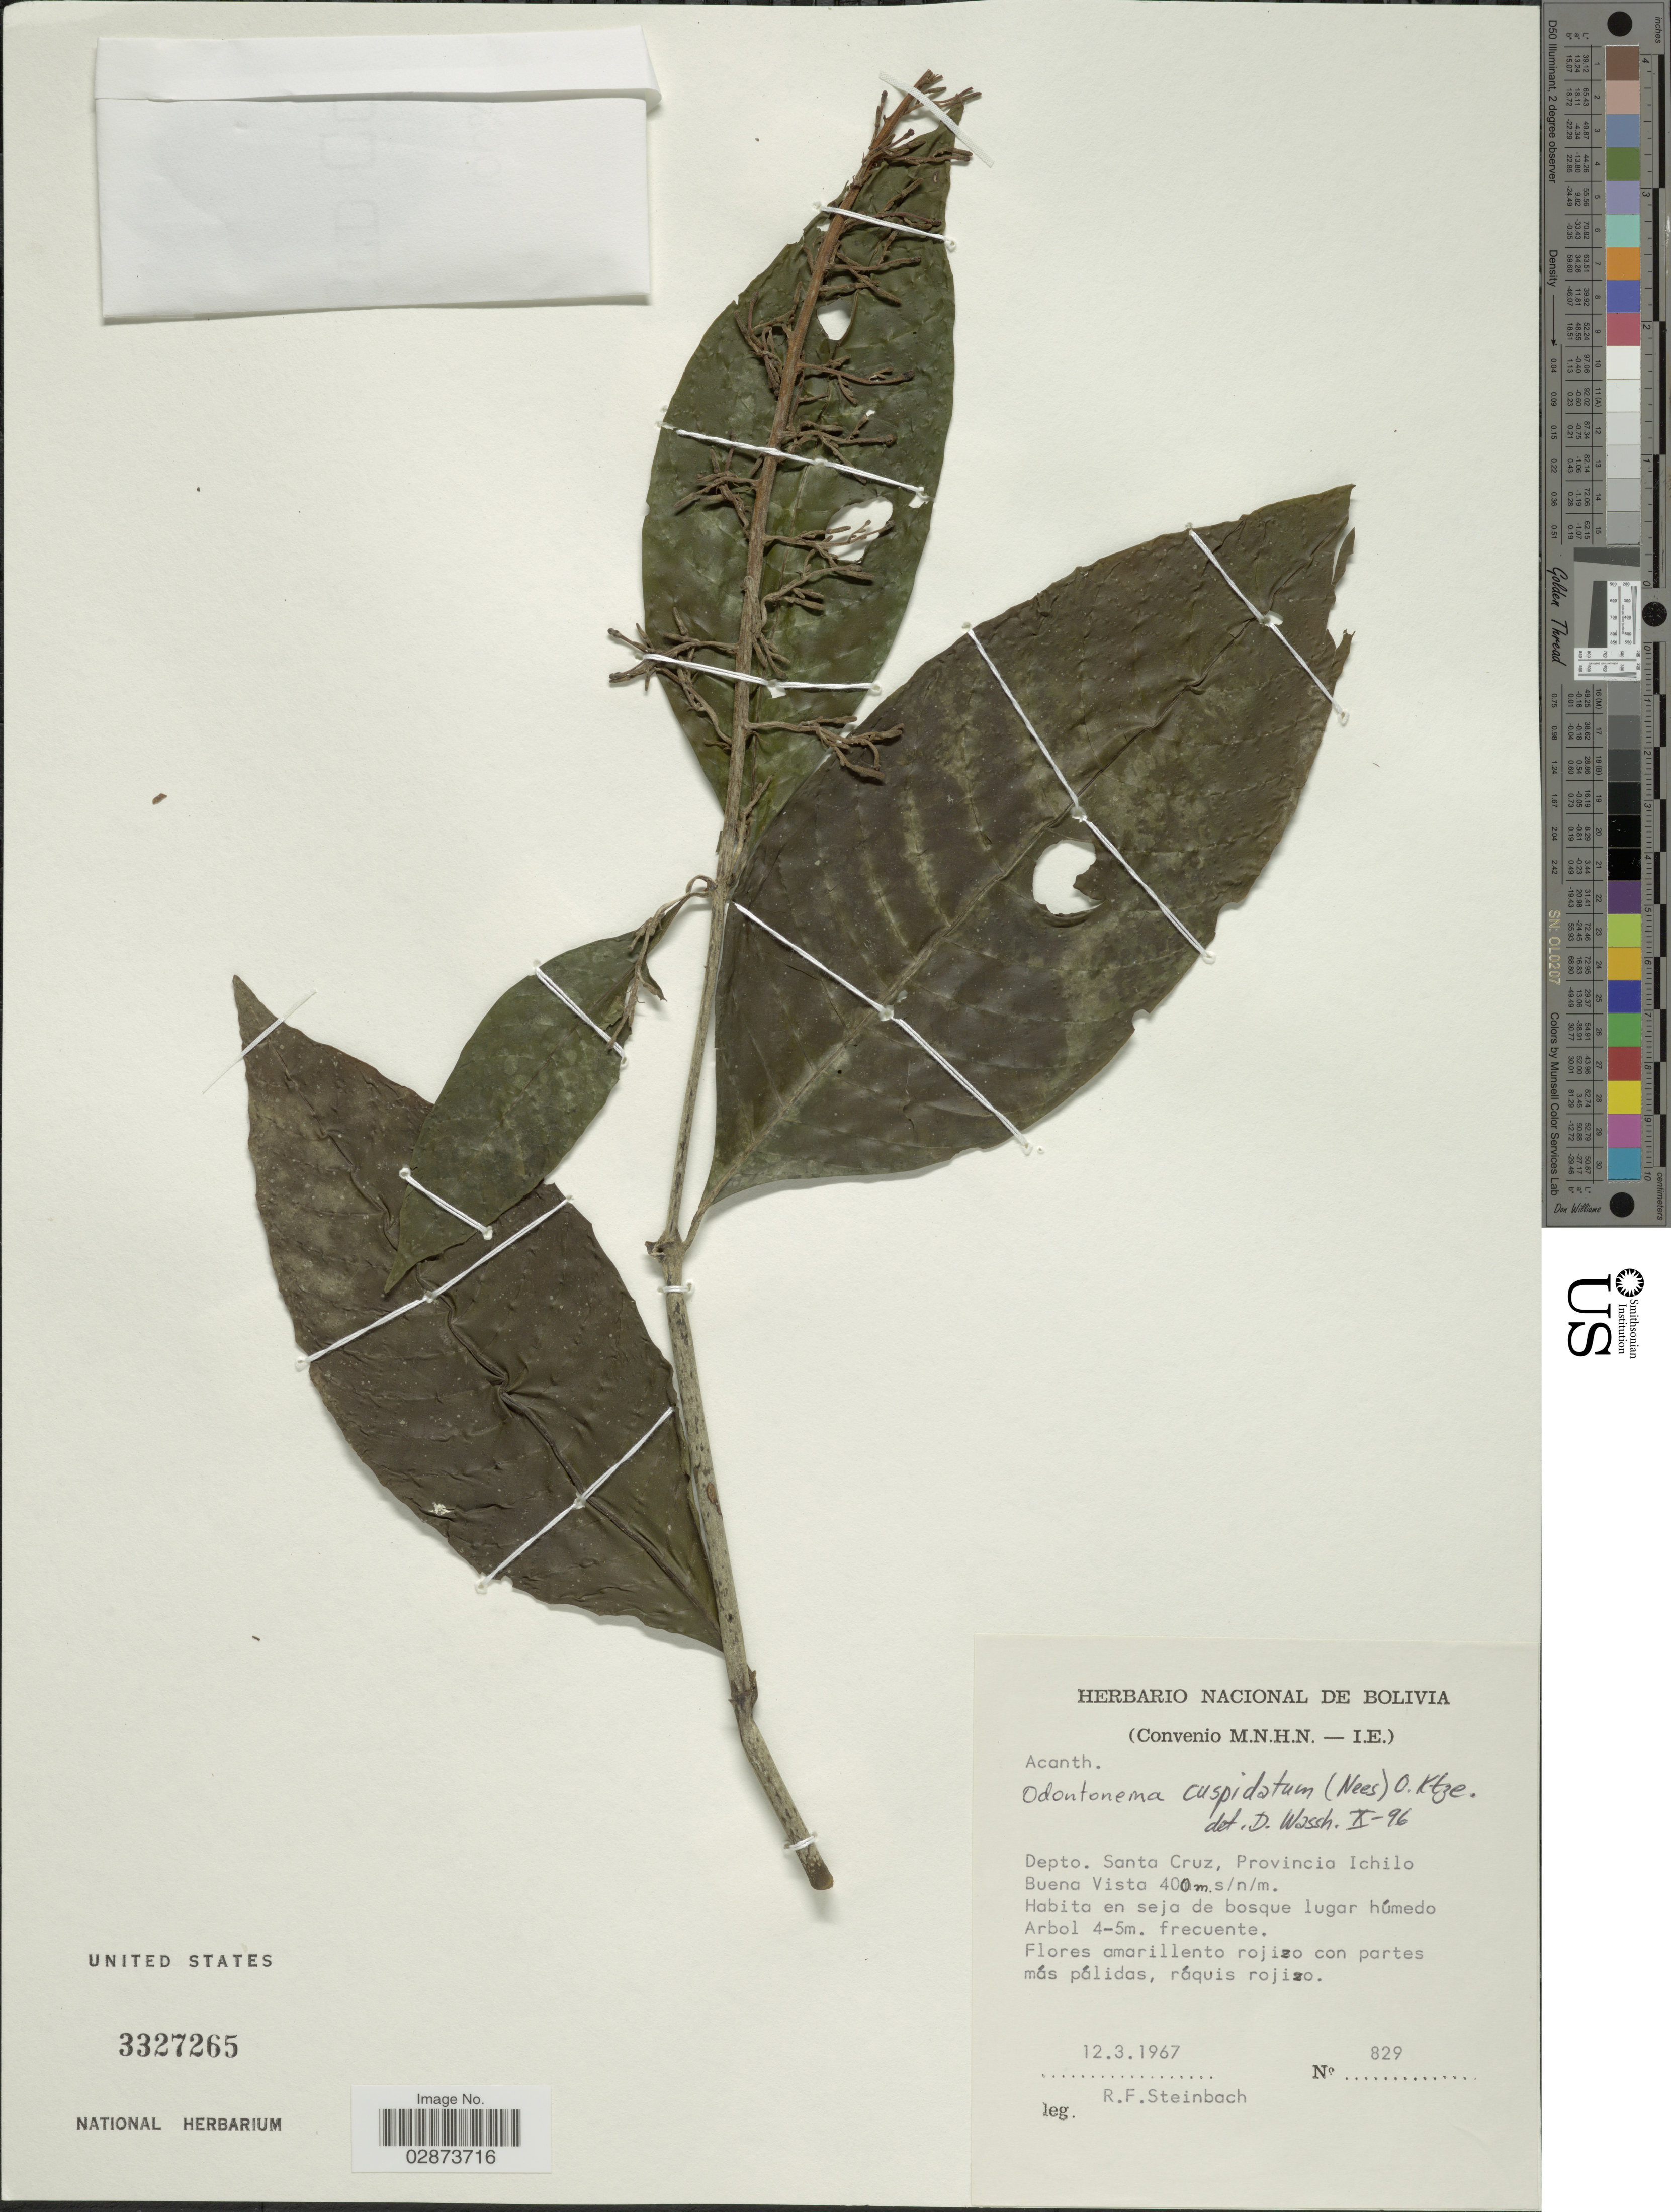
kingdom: Plantae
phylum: Tracheophyta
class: Magnoliopsida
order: Lamiales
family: Acanthaceae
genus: Odontonema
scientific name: Odontonema cuspidatum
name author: (Nees) Kuntze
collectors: R. F. Steinbach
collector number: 829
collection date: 1967-03-12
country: Bolivia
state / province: Santa Cruz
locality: Depto. Santa Cruz, Provincia Ichilo Buena Vista.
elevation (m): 400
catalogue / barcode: US 3327265